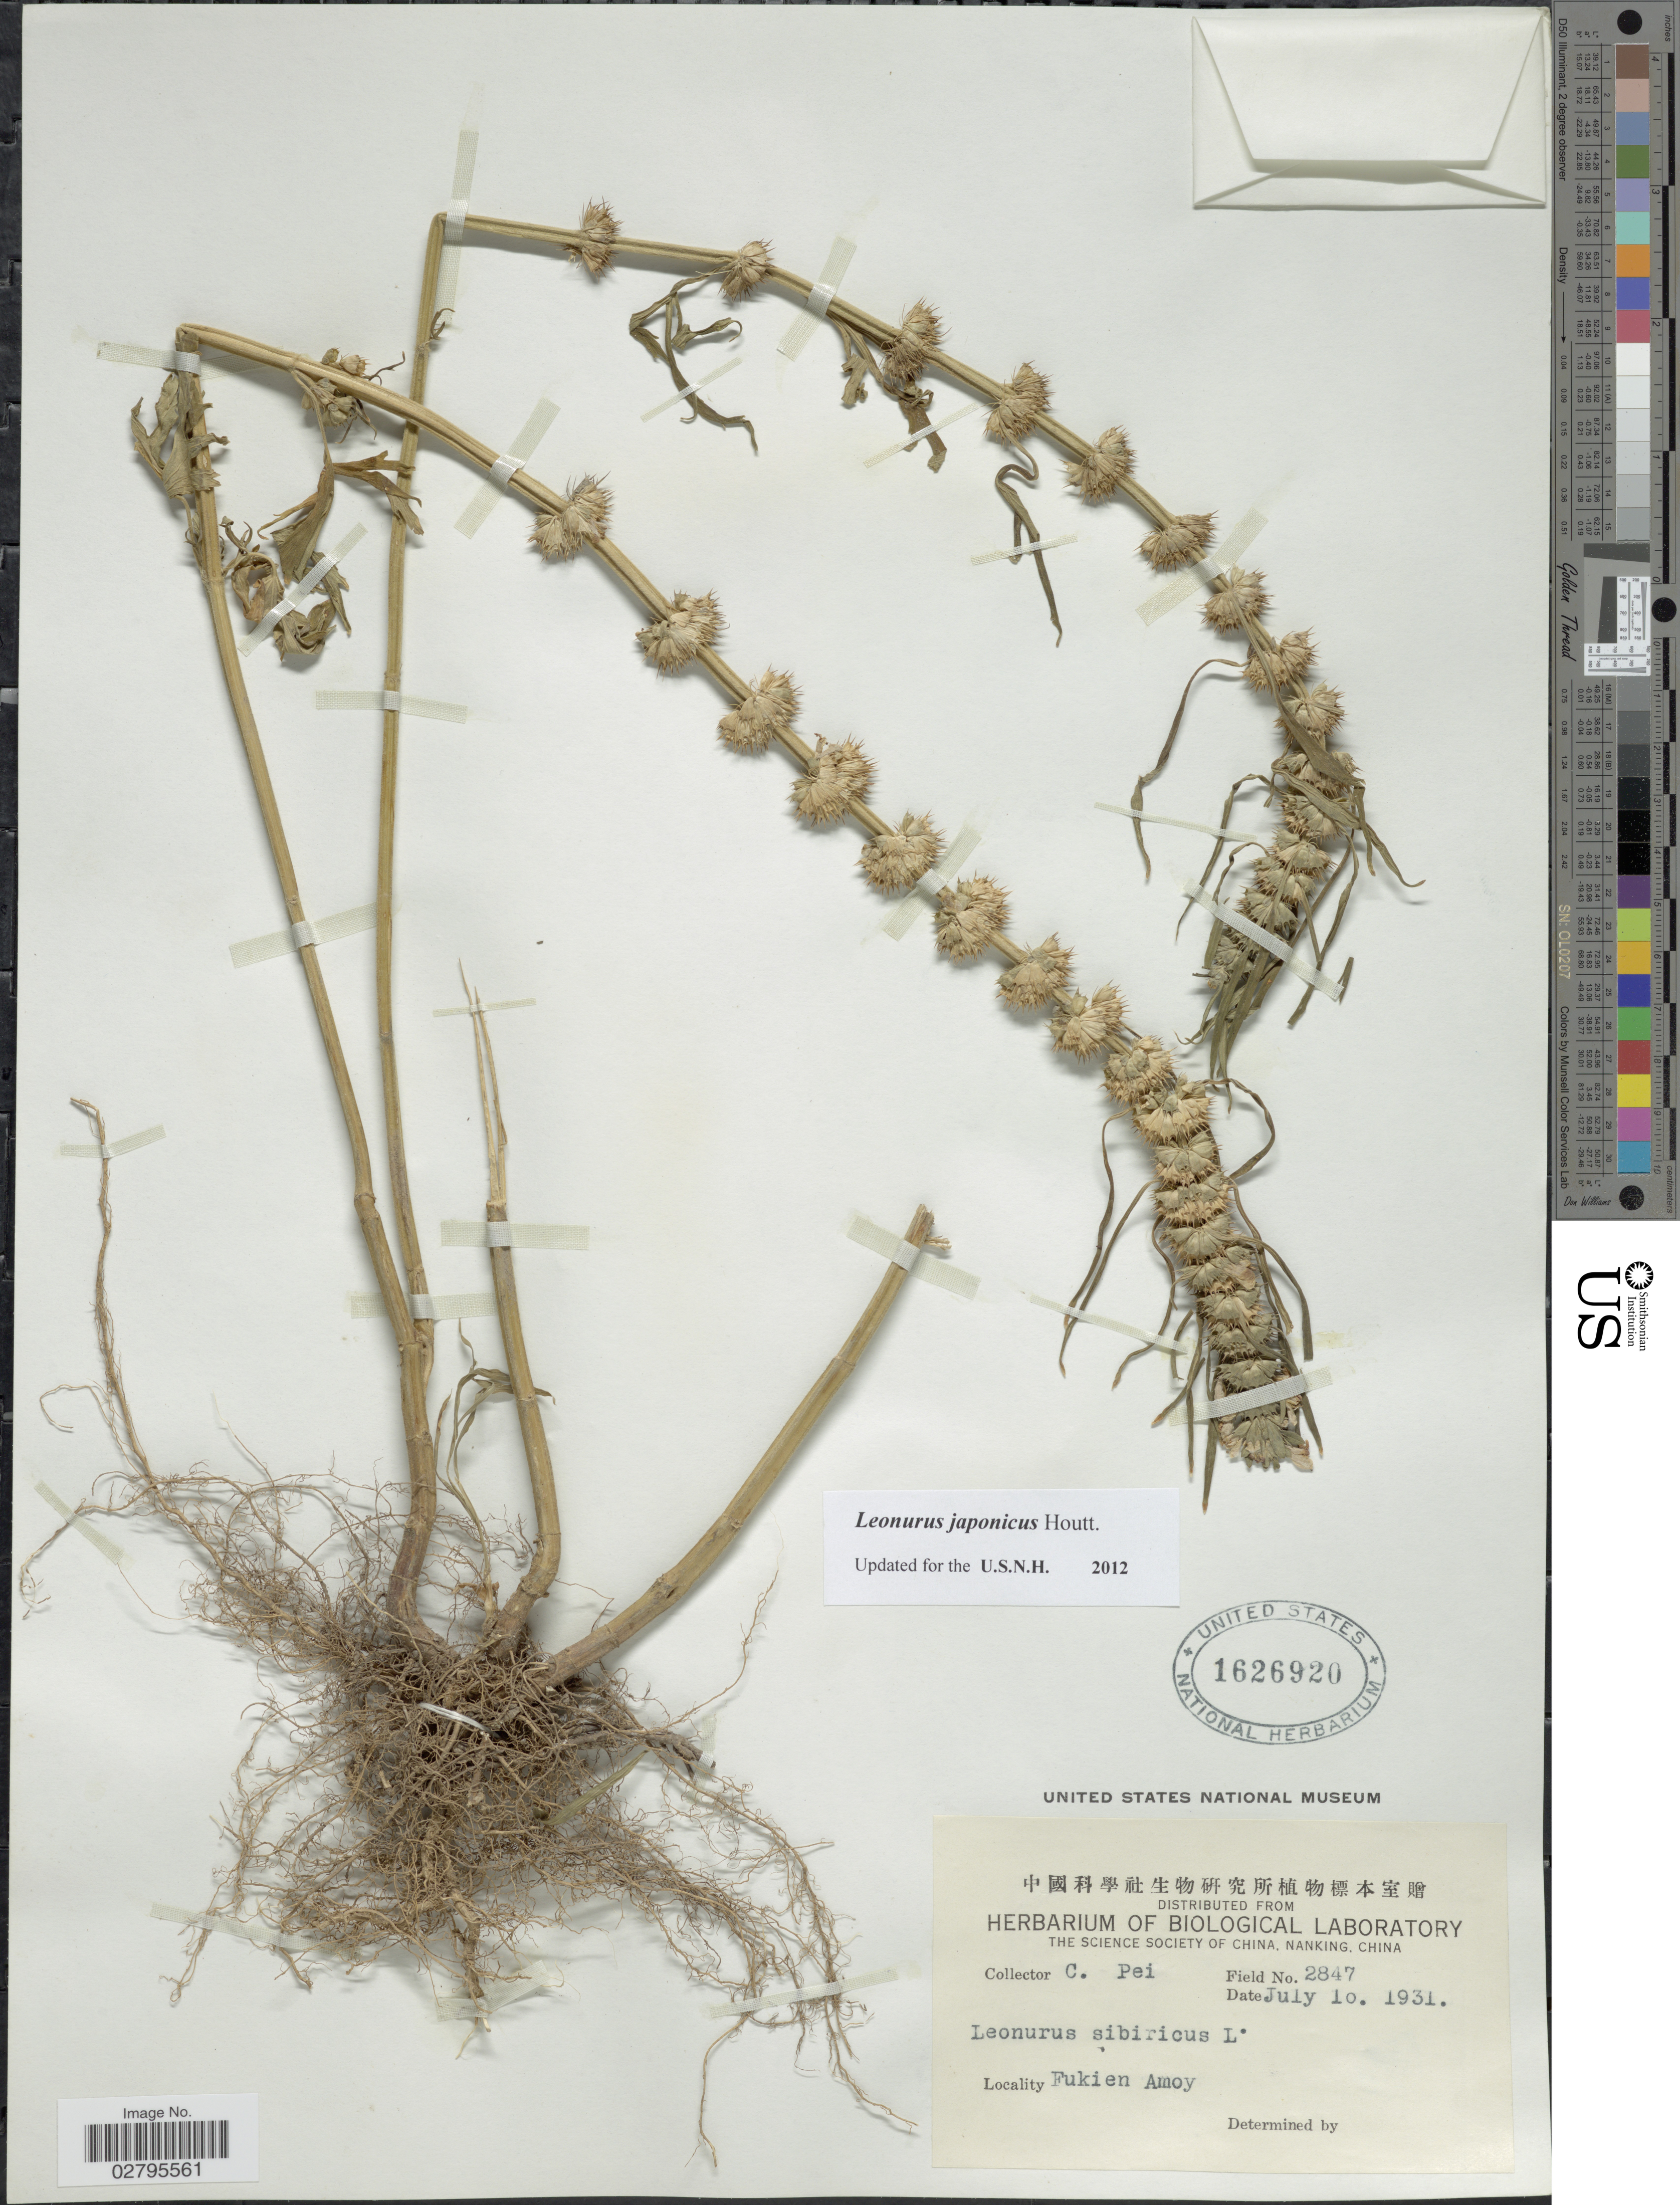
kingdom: Plantae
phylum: Tracheophyta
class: Magnoliopsida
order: Lamiales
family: Lamiaceae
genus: Leonurus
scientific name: Leonurus japonicus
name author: Houtt.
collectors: C. P'ei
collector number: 2847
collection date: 1931-07-10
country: China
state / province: Fujian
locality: Fukien Amoy.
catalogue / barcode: US 1626920